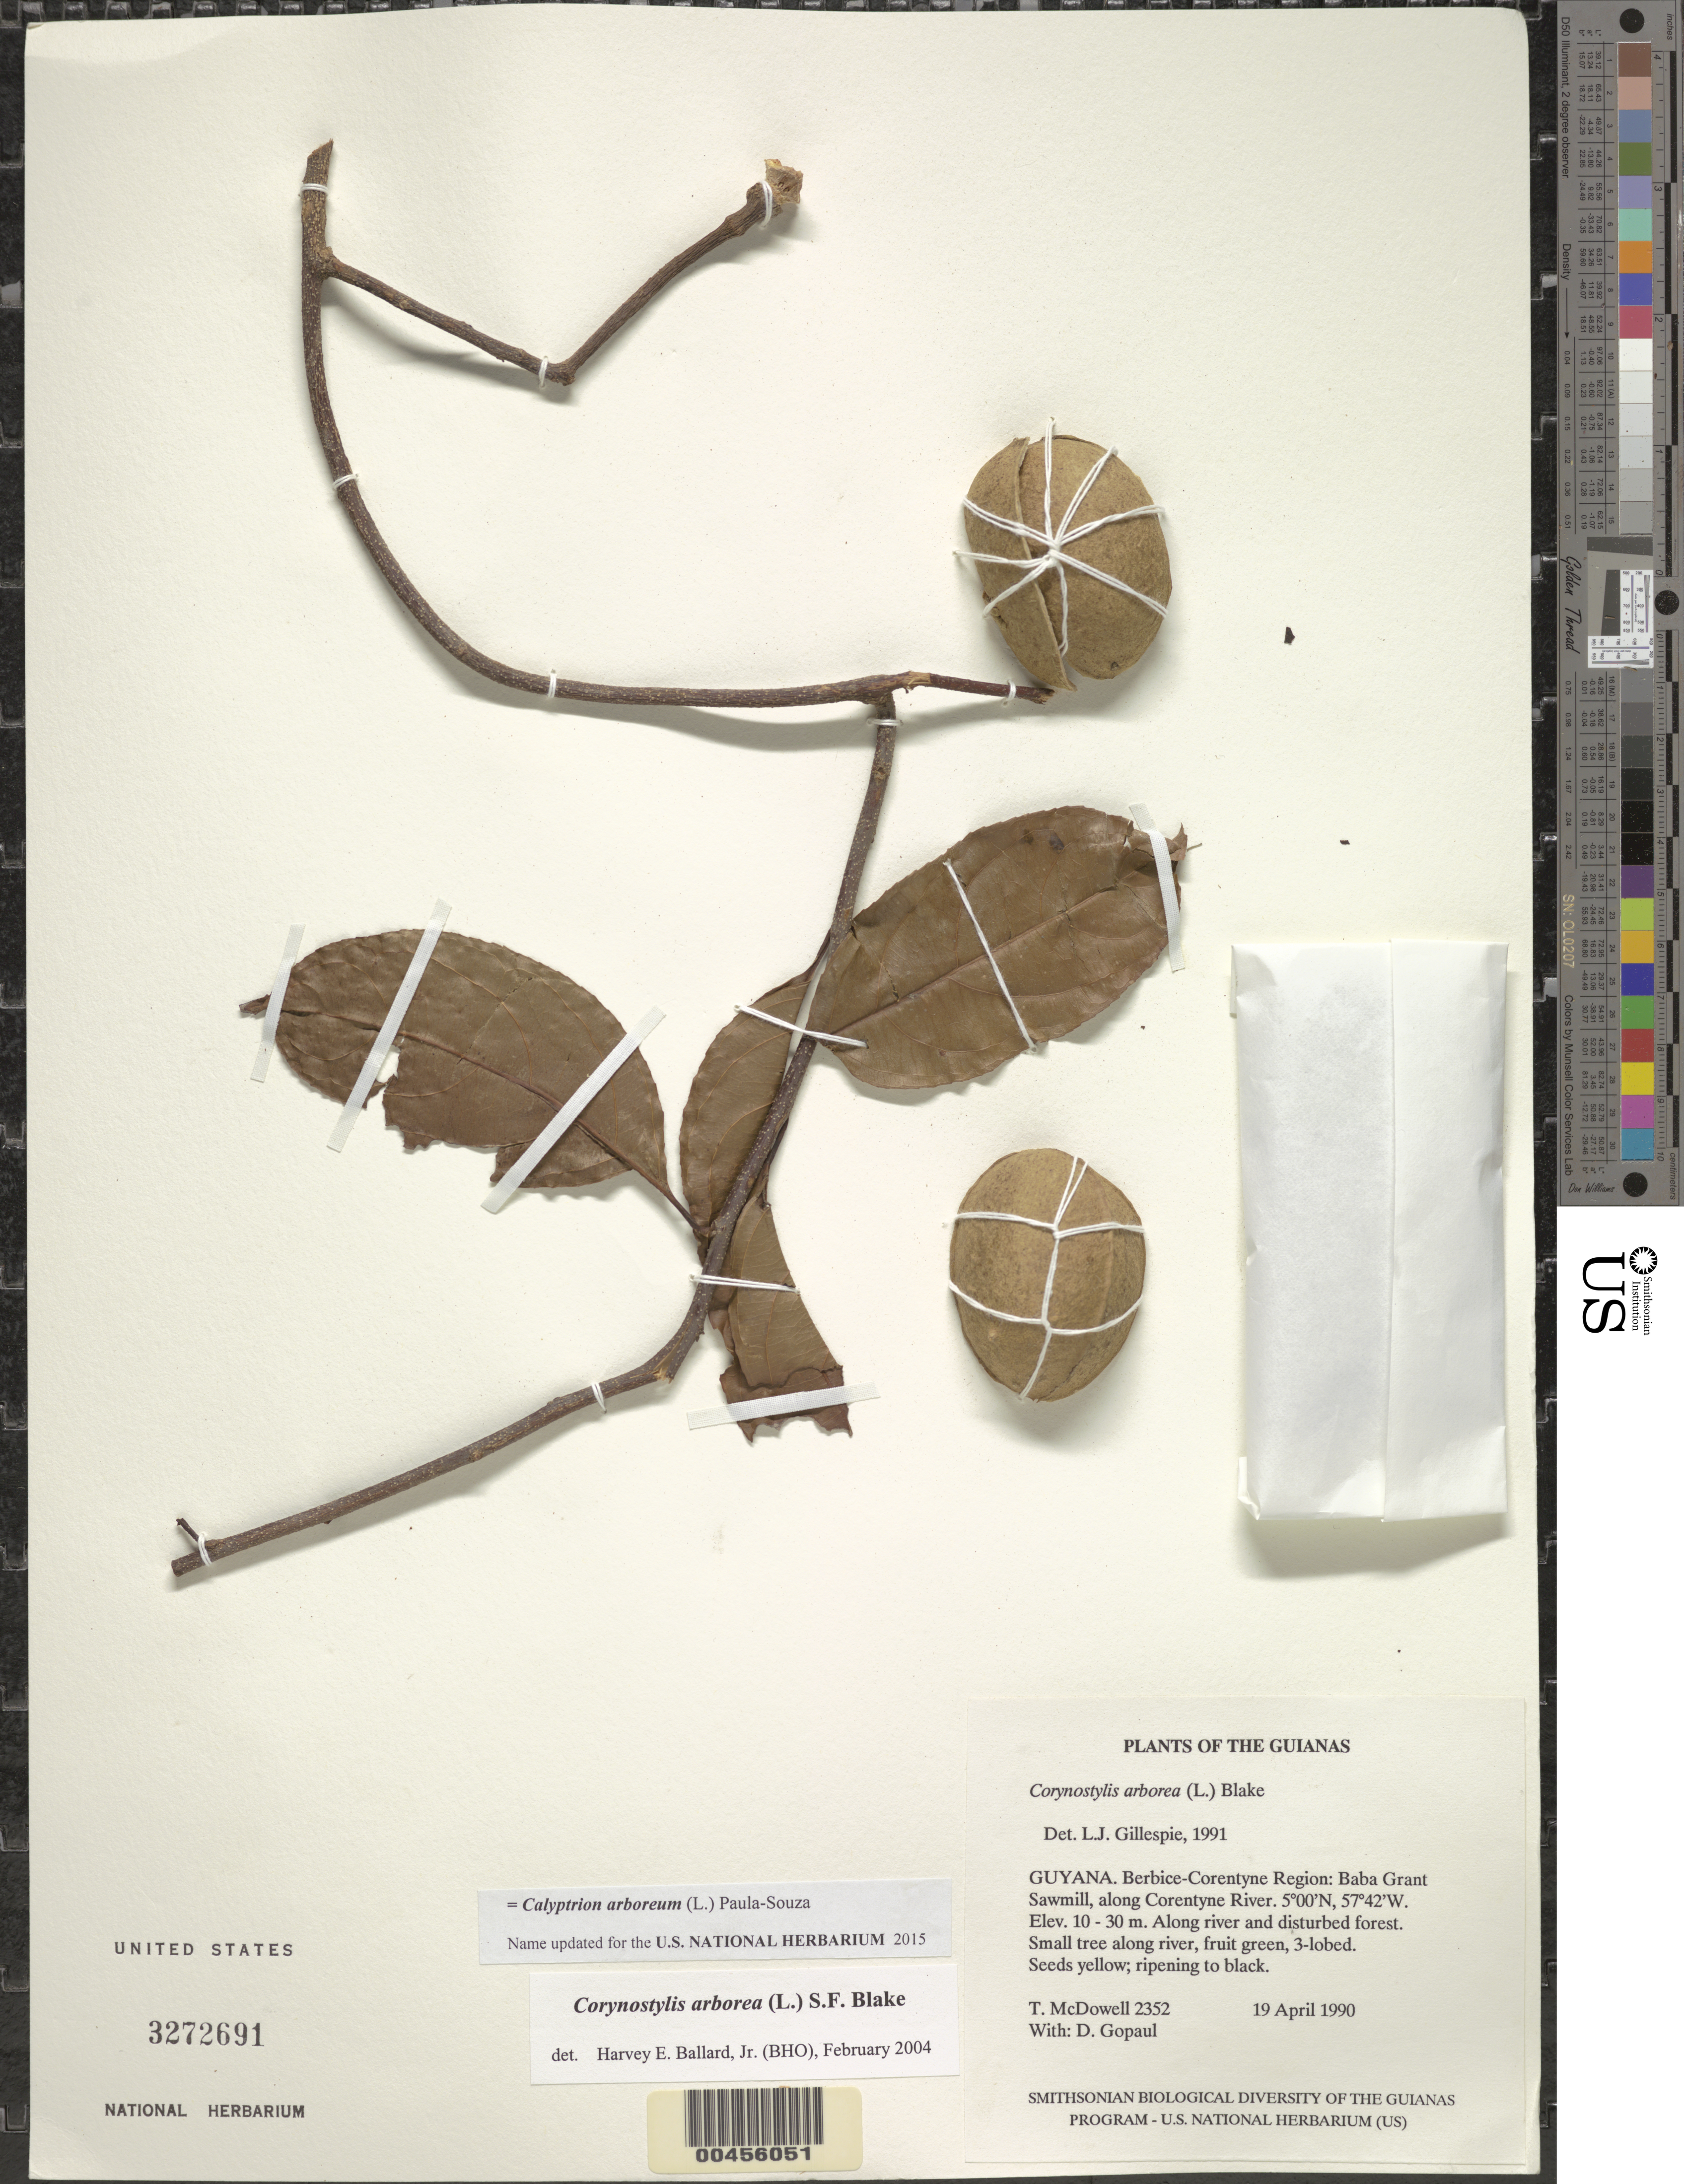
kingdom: Plantae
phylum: Tracheophyta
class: Magnoliopsida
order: Malpighiales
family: Violaceae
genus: Calyptrion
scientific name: Calyptrion arboreum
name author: (L.) Paula-Souza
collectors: T. McDowell & D. Gopaul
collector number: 2352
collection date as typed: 19 April 1990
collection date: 1990-04-19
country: Guyana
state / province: E. Berbice-Corentyne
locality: Baba Grant Sawmill, along Corentyne River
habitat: Along river and disturbed forest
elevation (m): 10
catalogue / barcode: US 3272691